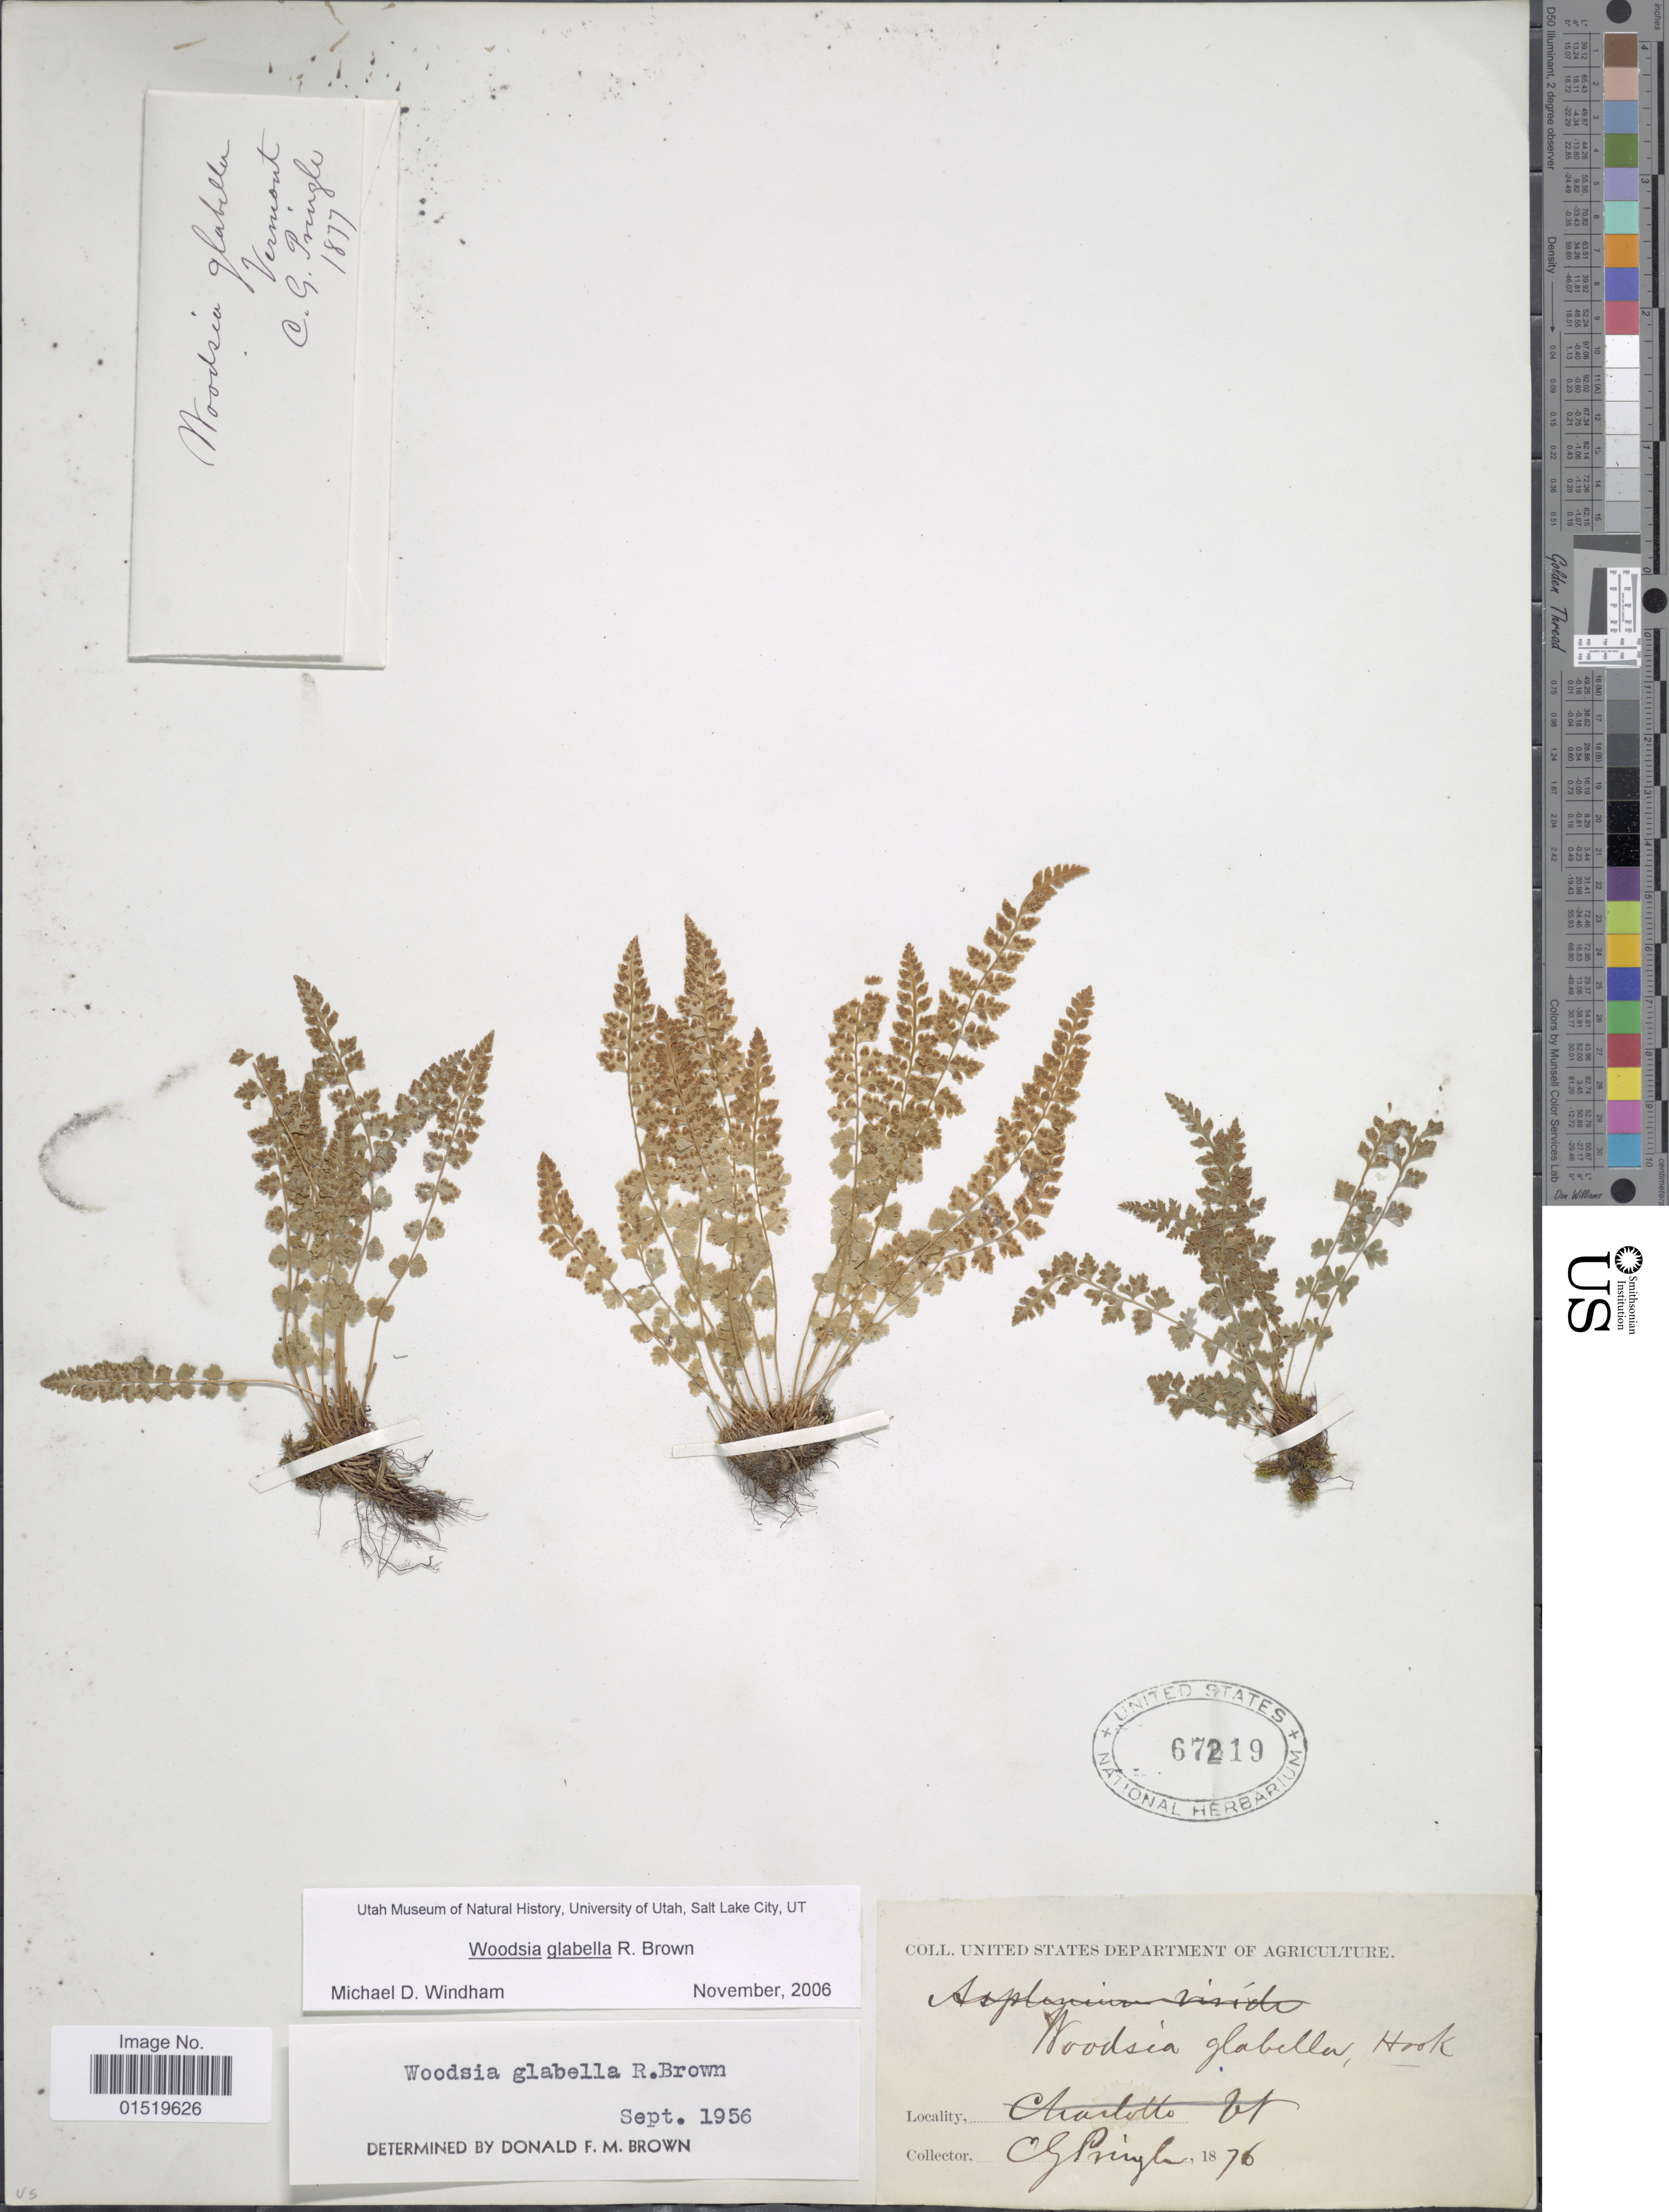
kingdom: Plantae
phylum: Tracheophyta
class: Polypodiopsida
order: Polypodiales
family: Woodsiaceae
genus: Woodsia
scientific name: Woodsia glabella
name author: R. Br.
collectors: C. G. Pringle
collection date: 1876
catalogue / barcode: US 67219